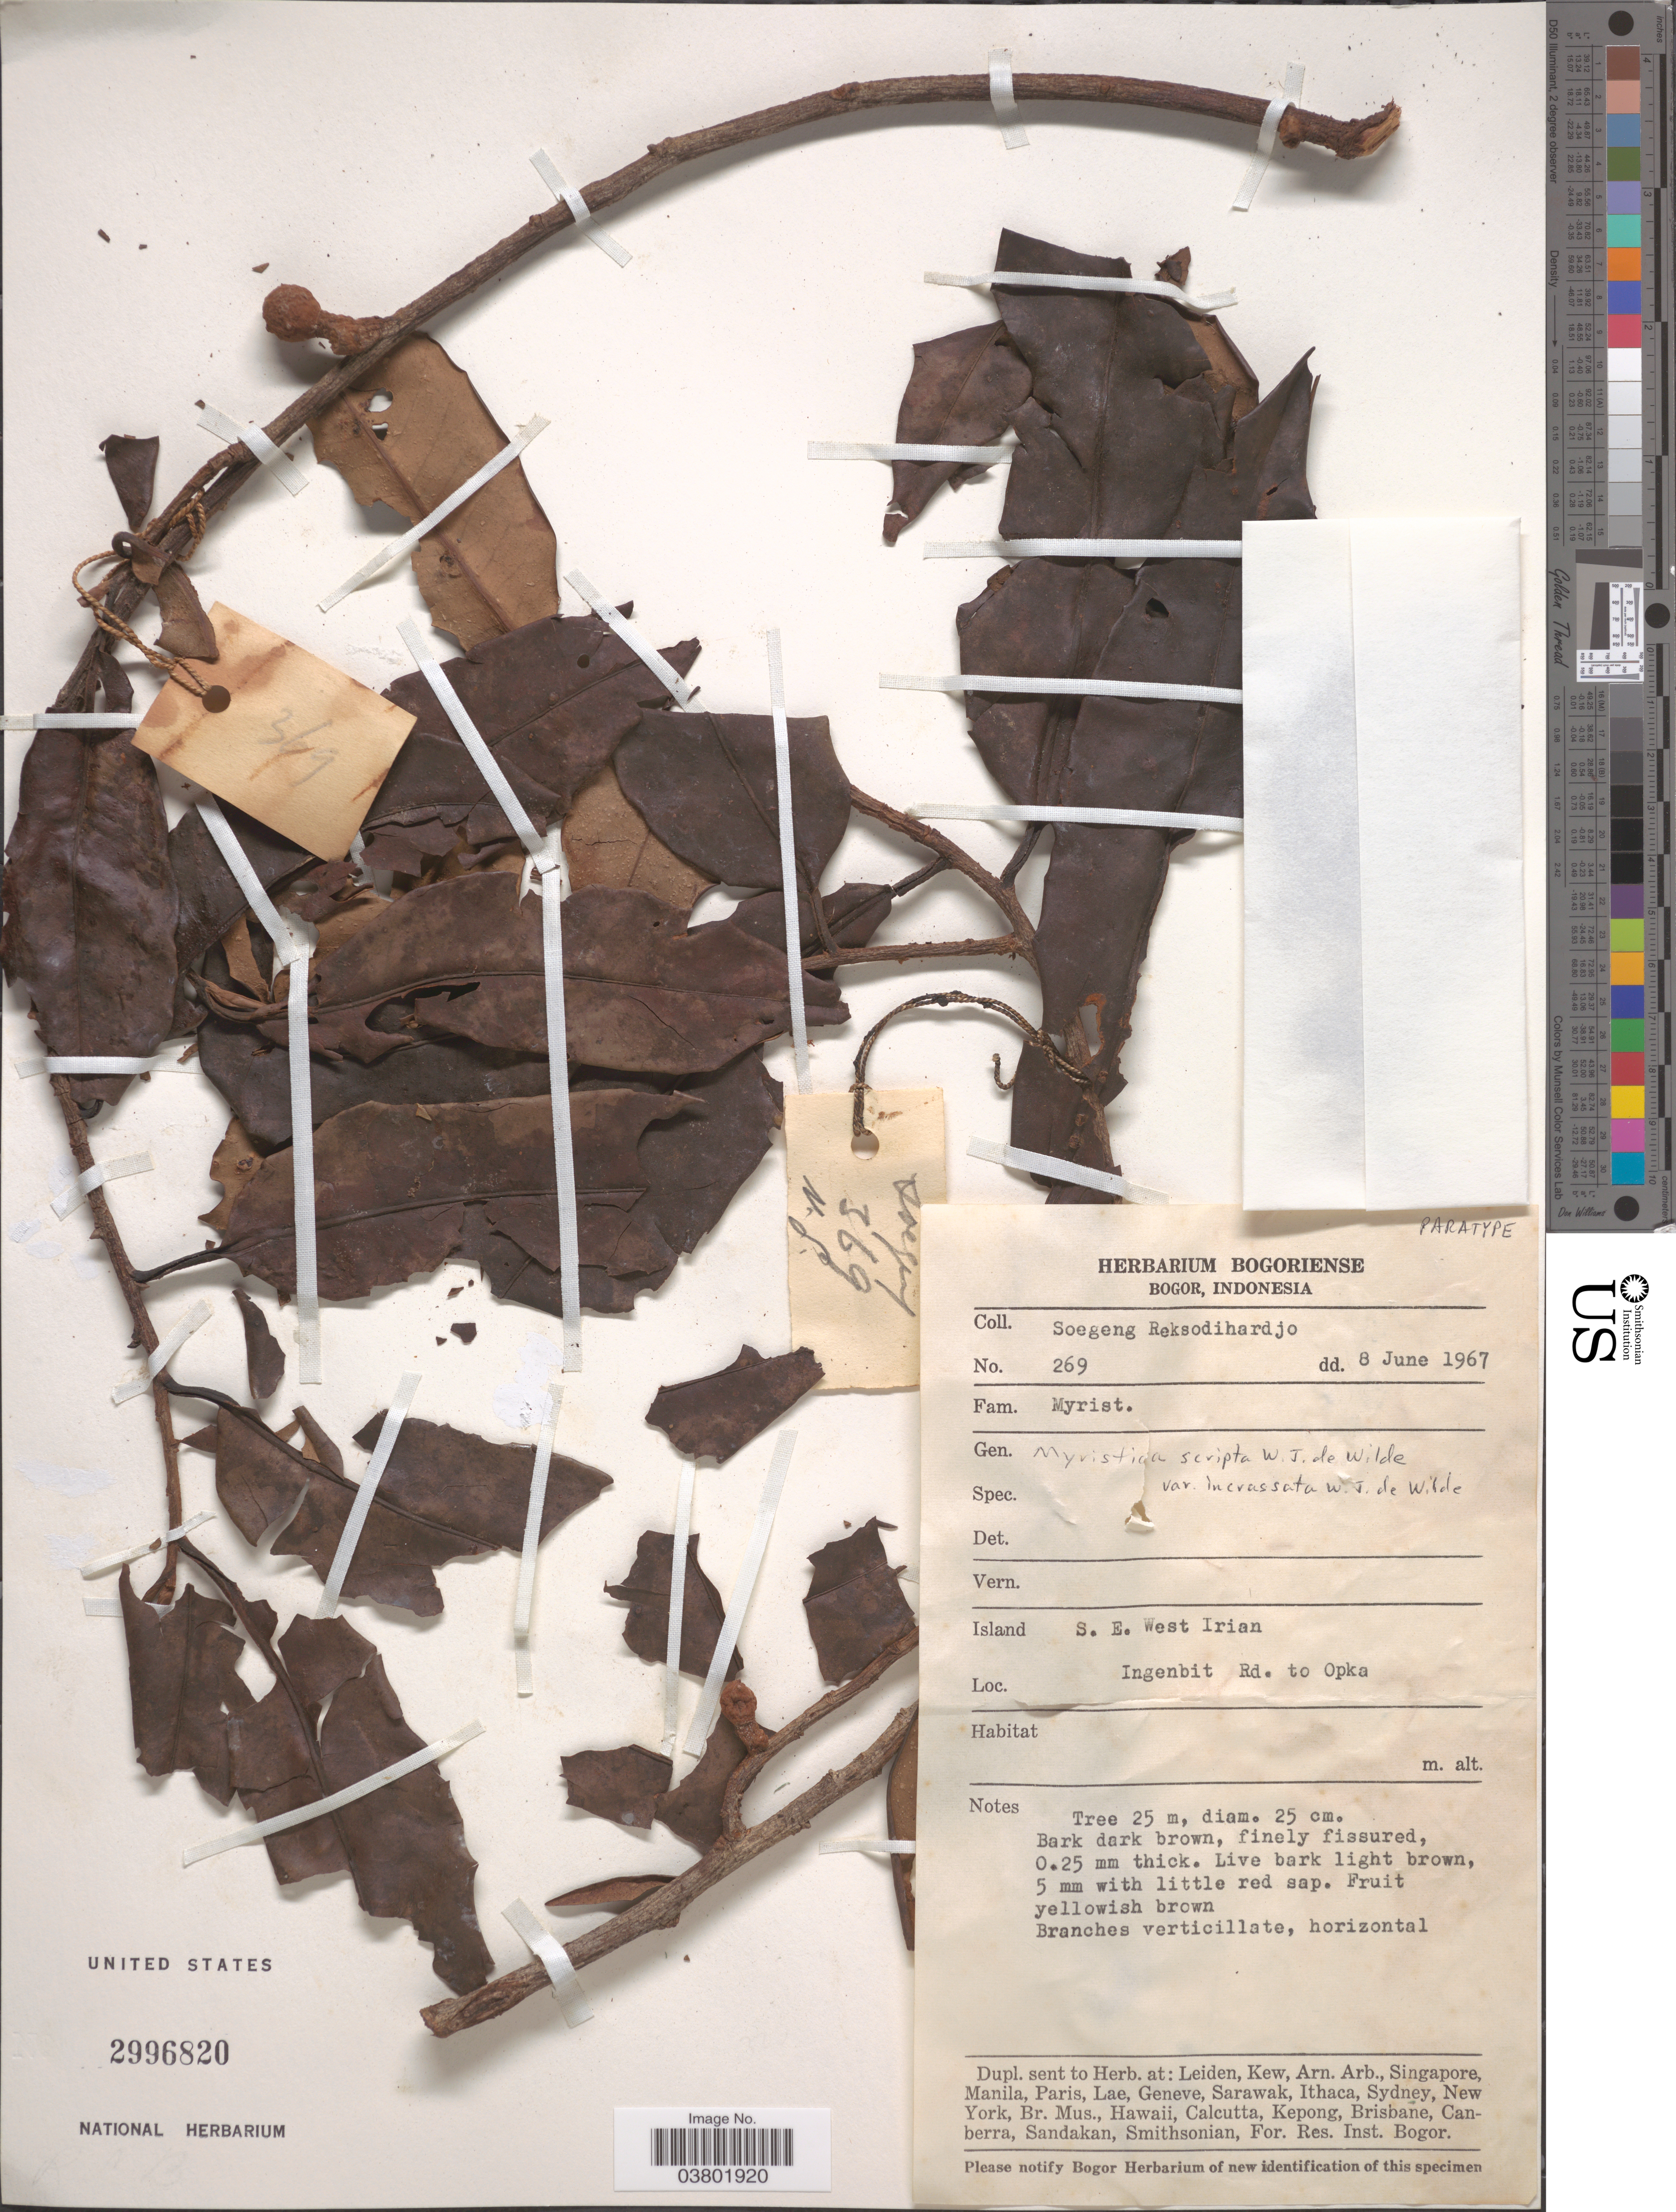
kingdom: Plantae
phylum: Tracheophyta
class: Magnoliopsida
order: Magnoliales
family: Myristicaceae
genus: Myristica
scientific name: Myristica scripta var. incrassata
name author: W.J. de Wilde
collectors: S. Reksodihardjo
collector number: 269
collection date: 1967-06-08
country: Indonesia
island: New Guinea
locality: Island S. E. West Irian. Ingenbit Rd. to Opka.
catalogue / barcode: US 2996820